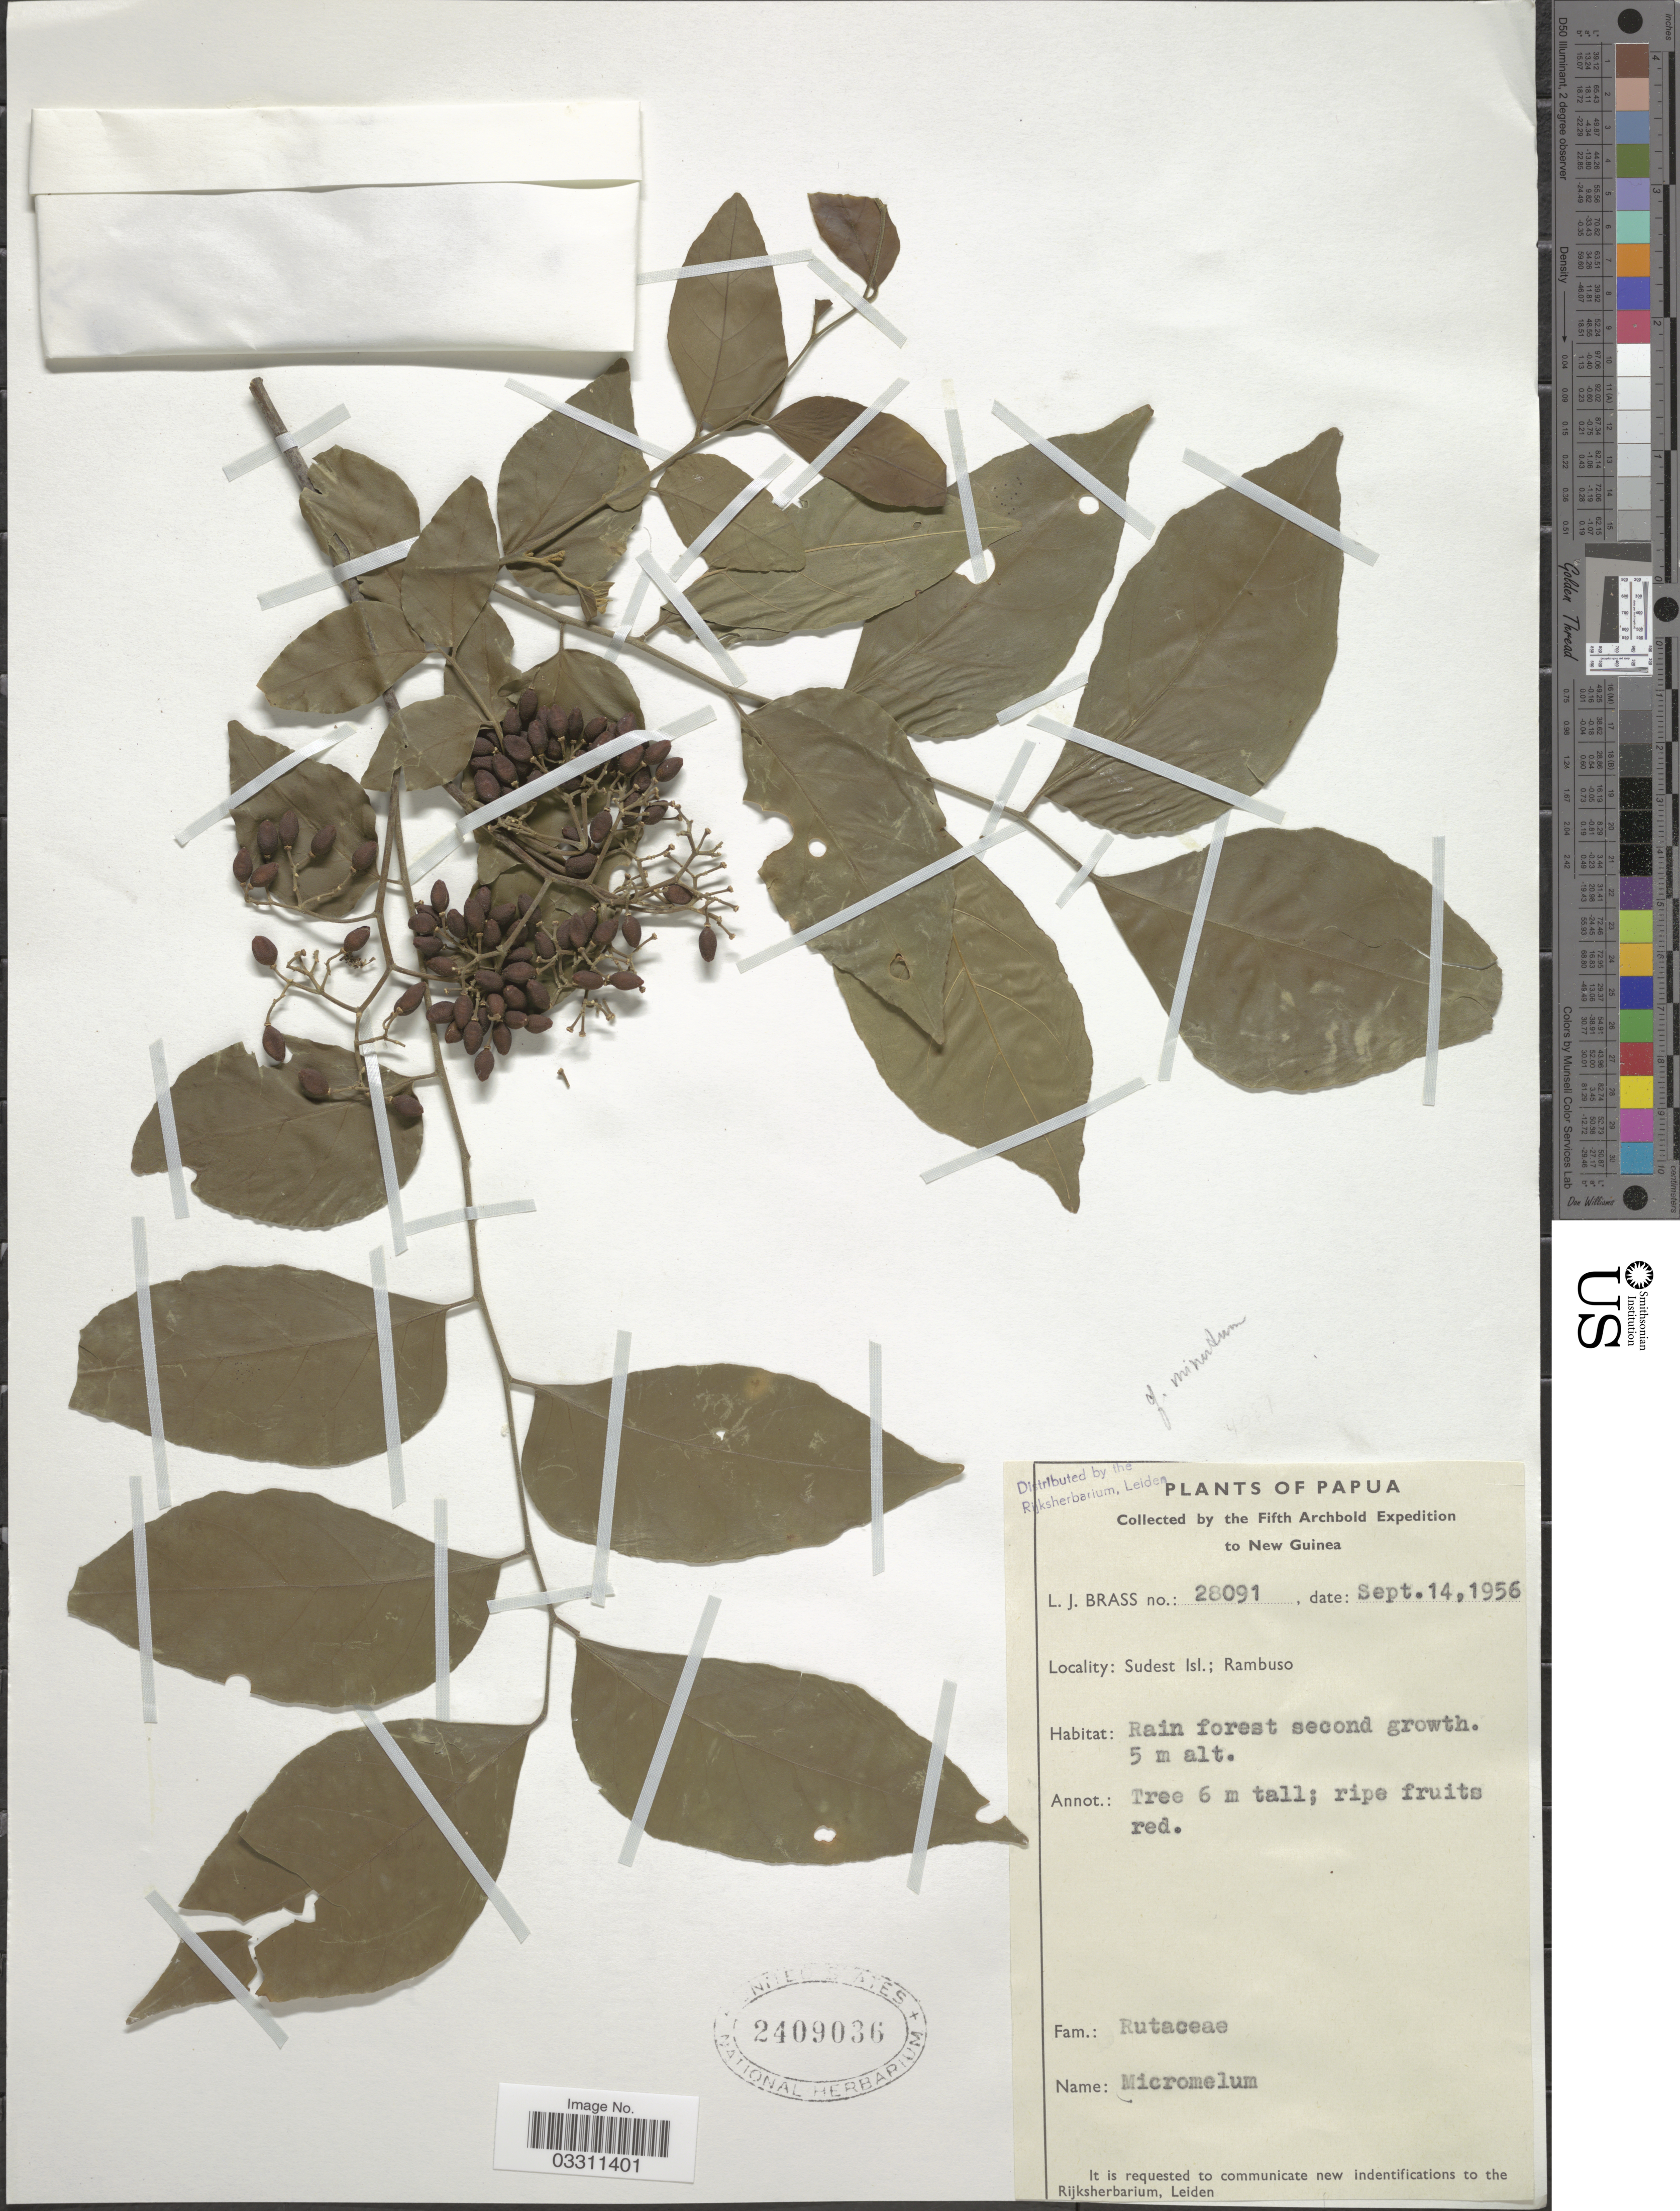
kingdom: Plantae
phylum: Tracheophyta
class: Magnoliopsida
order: Sapindales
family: Rutaceae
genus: Micromelum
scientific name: Micromelum minutum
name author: (G. Forst.) Wight & Arn.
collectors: L. J. Brass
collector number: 28091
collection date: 1956-09-14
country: Papua New Guinea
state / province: Milne Bay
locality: Papua. New Guinea. Sudest Isl.; Rambuso.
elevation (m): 5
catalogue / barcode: US 2409036